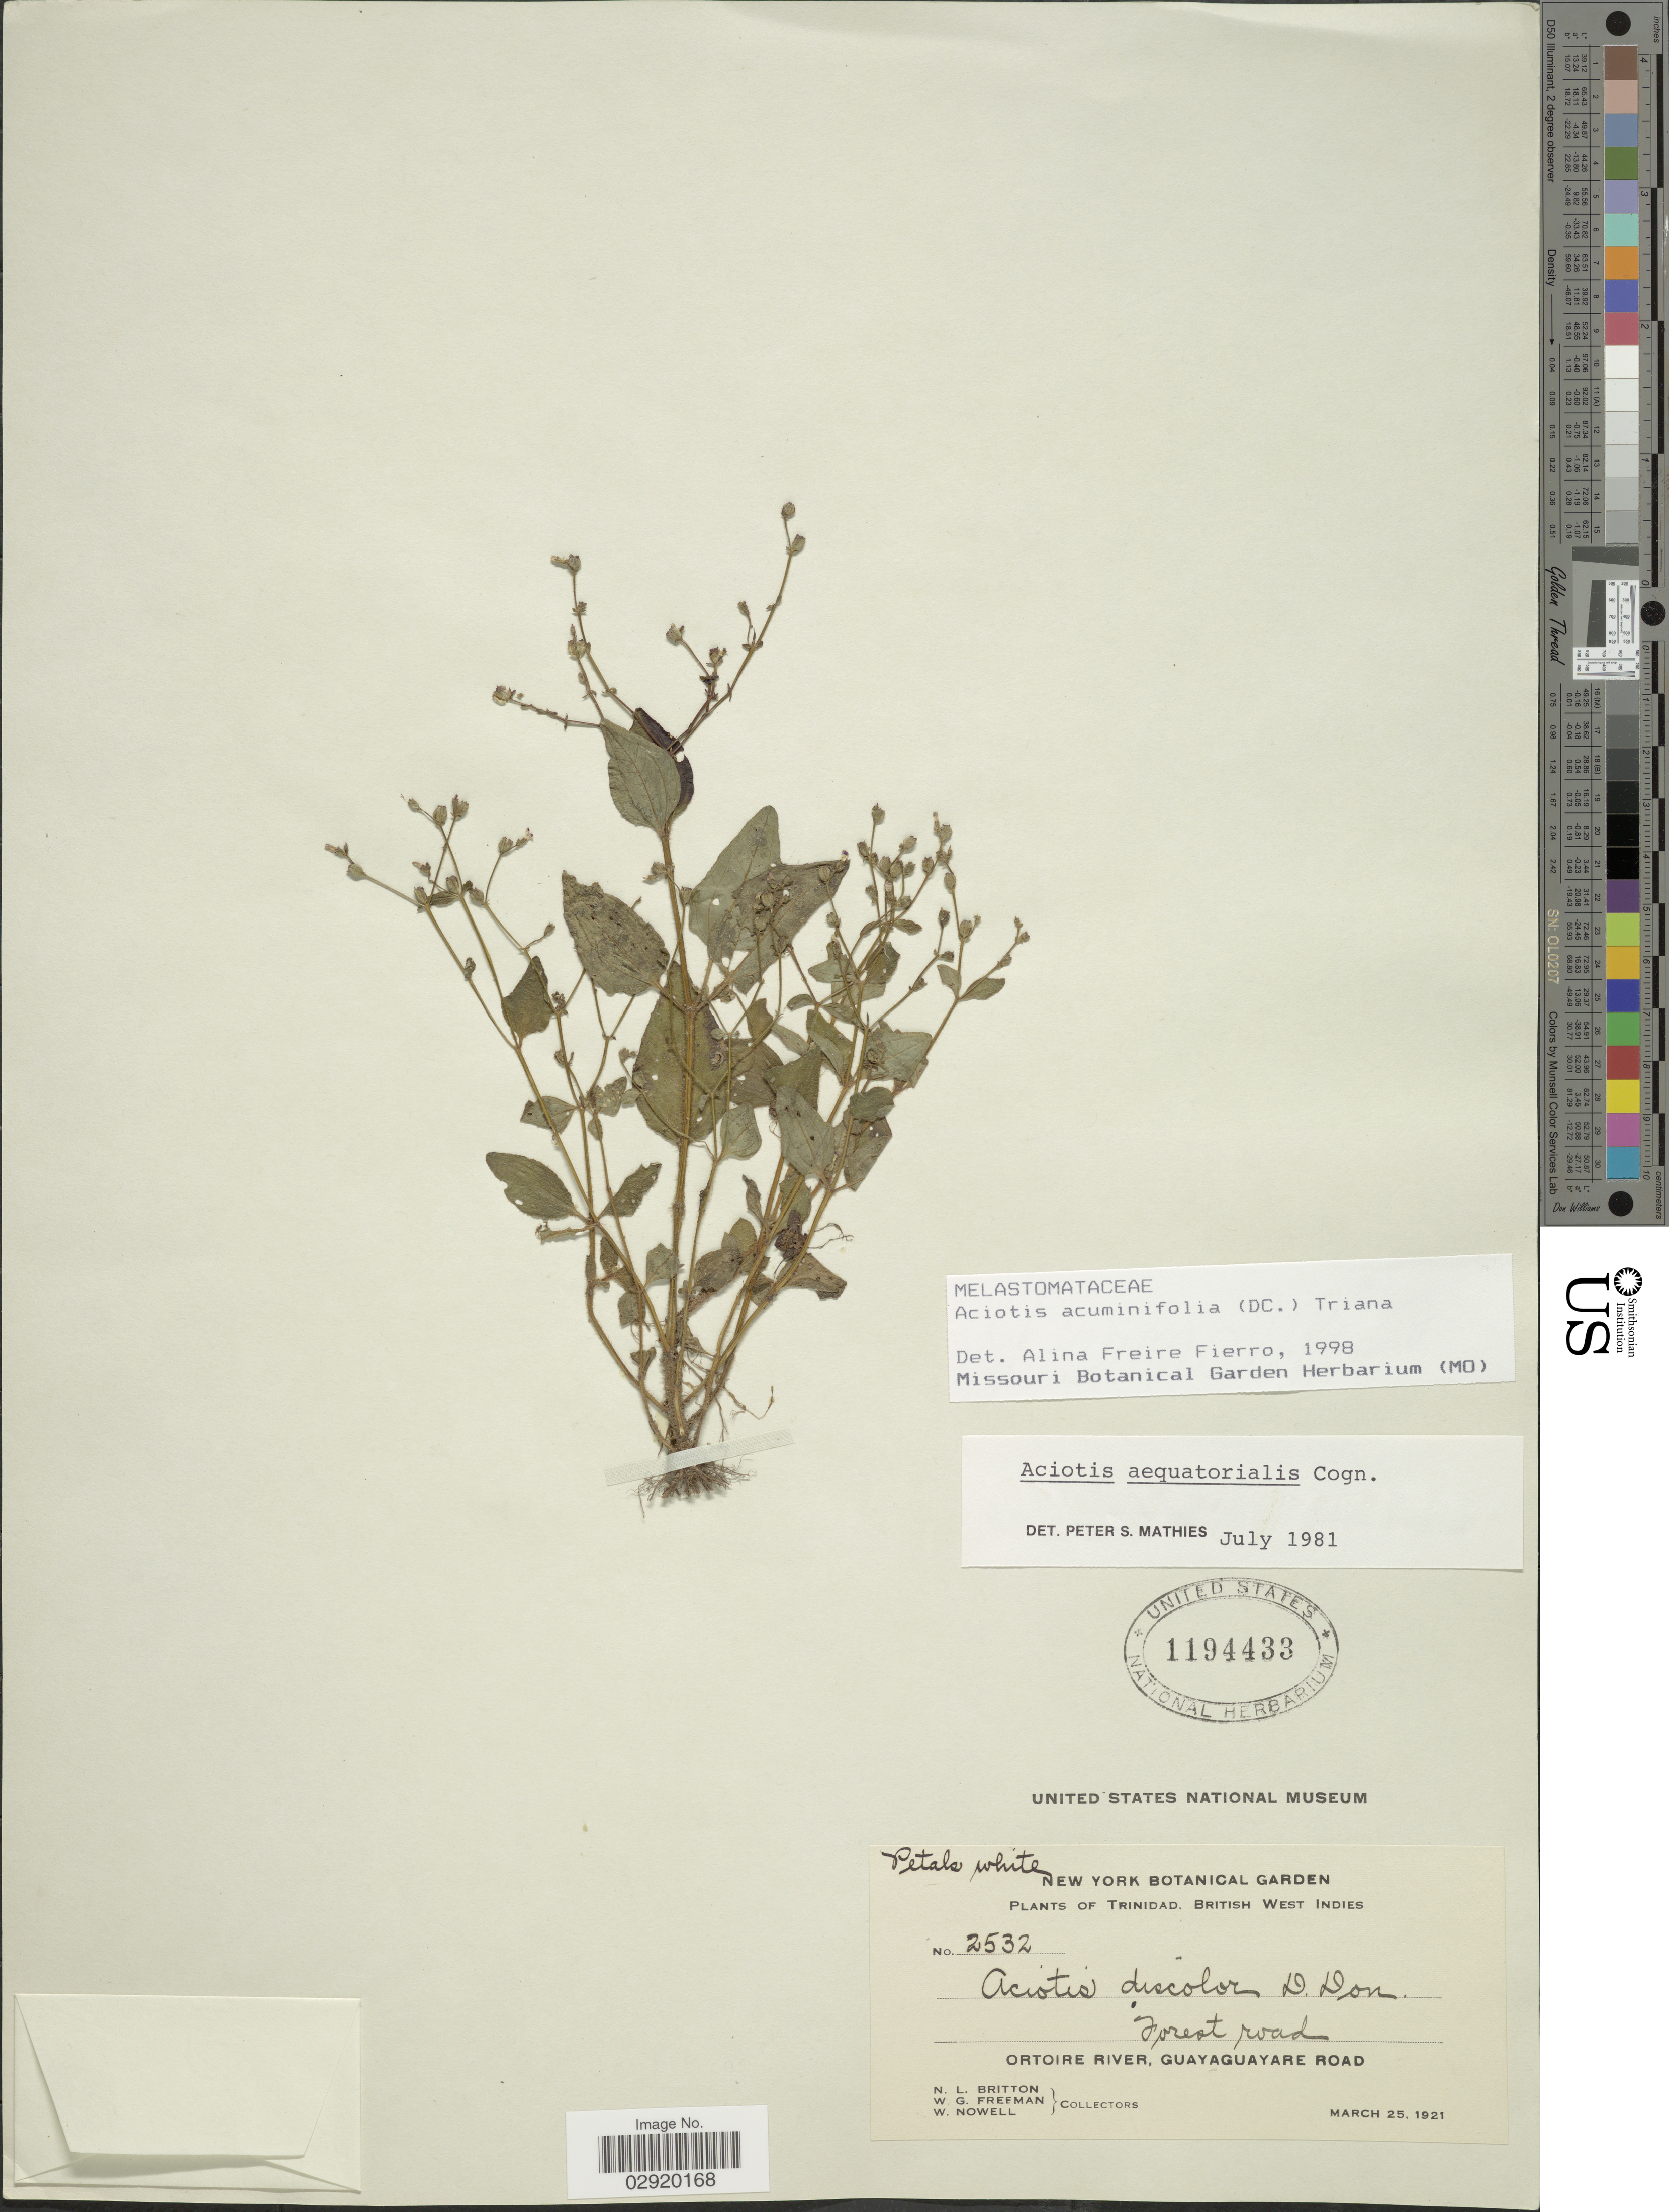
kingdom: Plantae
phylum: Tracheophyta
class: Magnoliopsida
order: Myrtales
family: Melastomataceae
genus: Aciotis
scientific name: Aciotis sp.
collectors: N. Britton, W. Freeman & W. Nowell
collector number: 2532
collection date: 1921-03-25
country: Trinidad and Tobago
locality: Britihs West Indies. Ortoire River, Guayaguayare Road.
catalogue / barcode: US 1194433